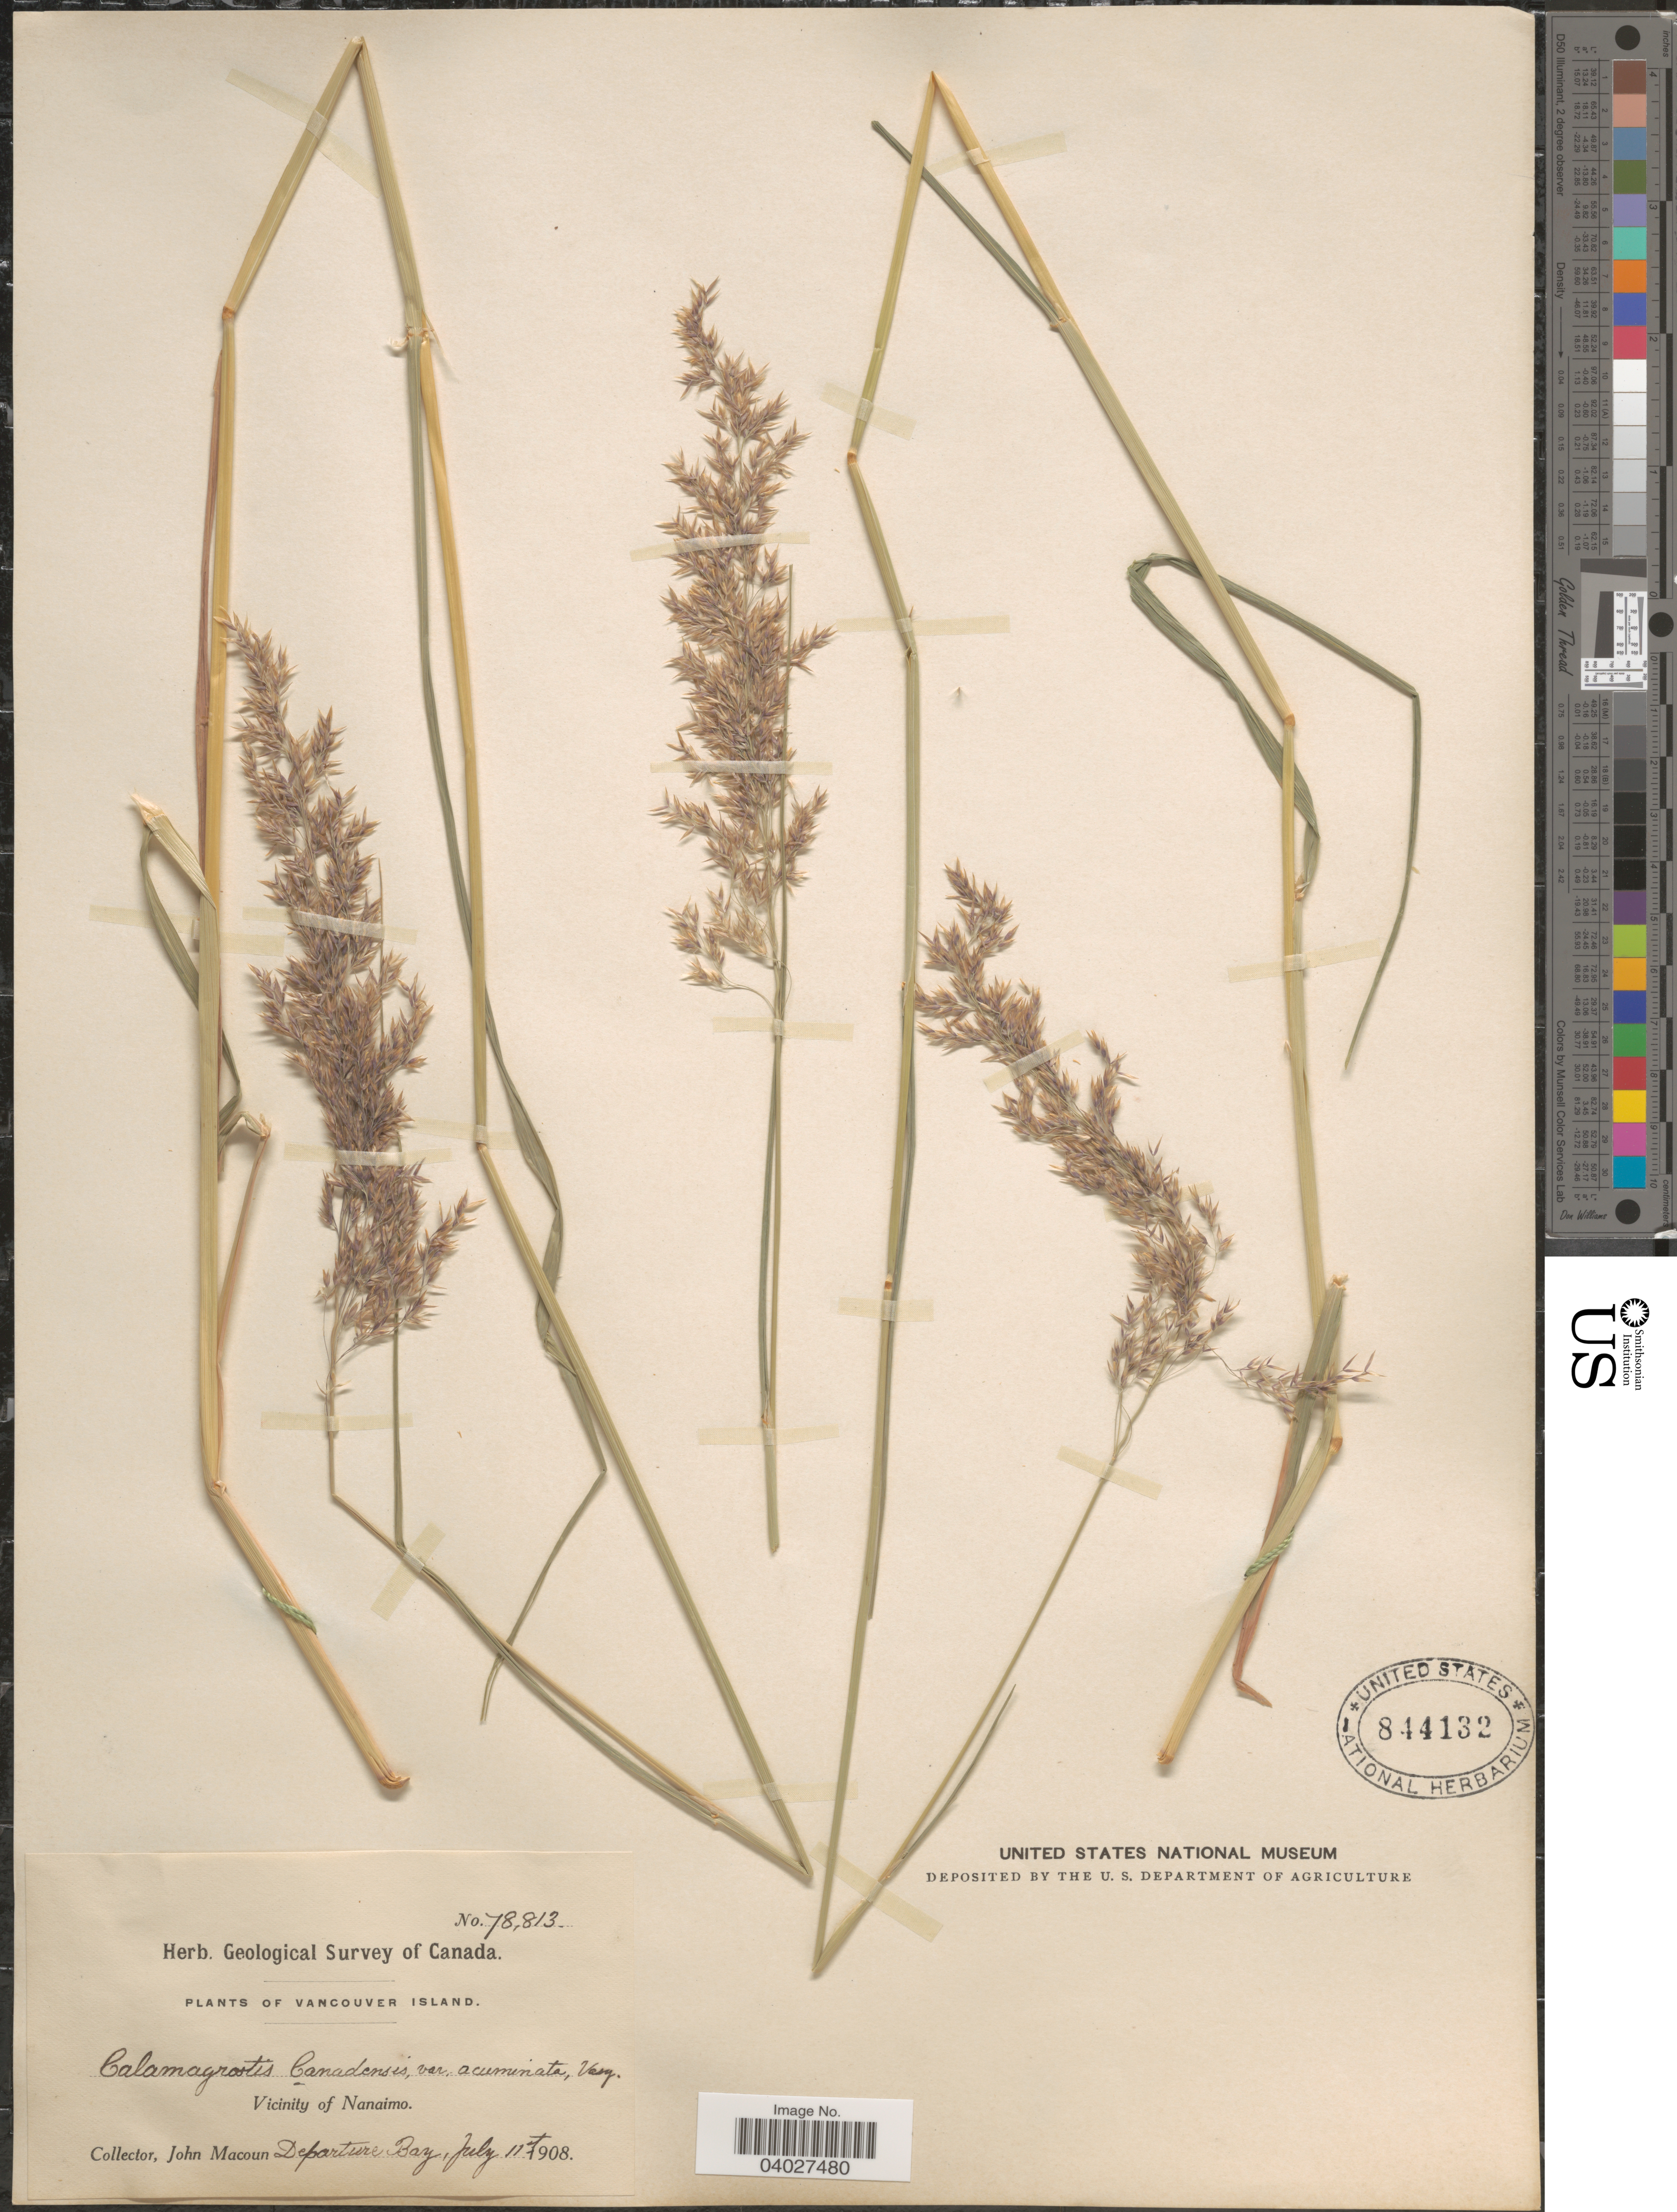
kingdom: Plantae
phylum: Tracheophyta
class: Liliopsida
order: Poales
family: Poaceae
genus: Calamagrostis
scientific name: Calamagrostis canadensis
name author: (Michx.) P. Beauv.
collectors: J. Macoun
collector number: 78813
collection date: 1908-07-11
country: Canada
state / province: British Columbia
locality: Vancouver Island. Vicinity of Nanaimo. Departure Bay.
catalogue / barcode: US 844132